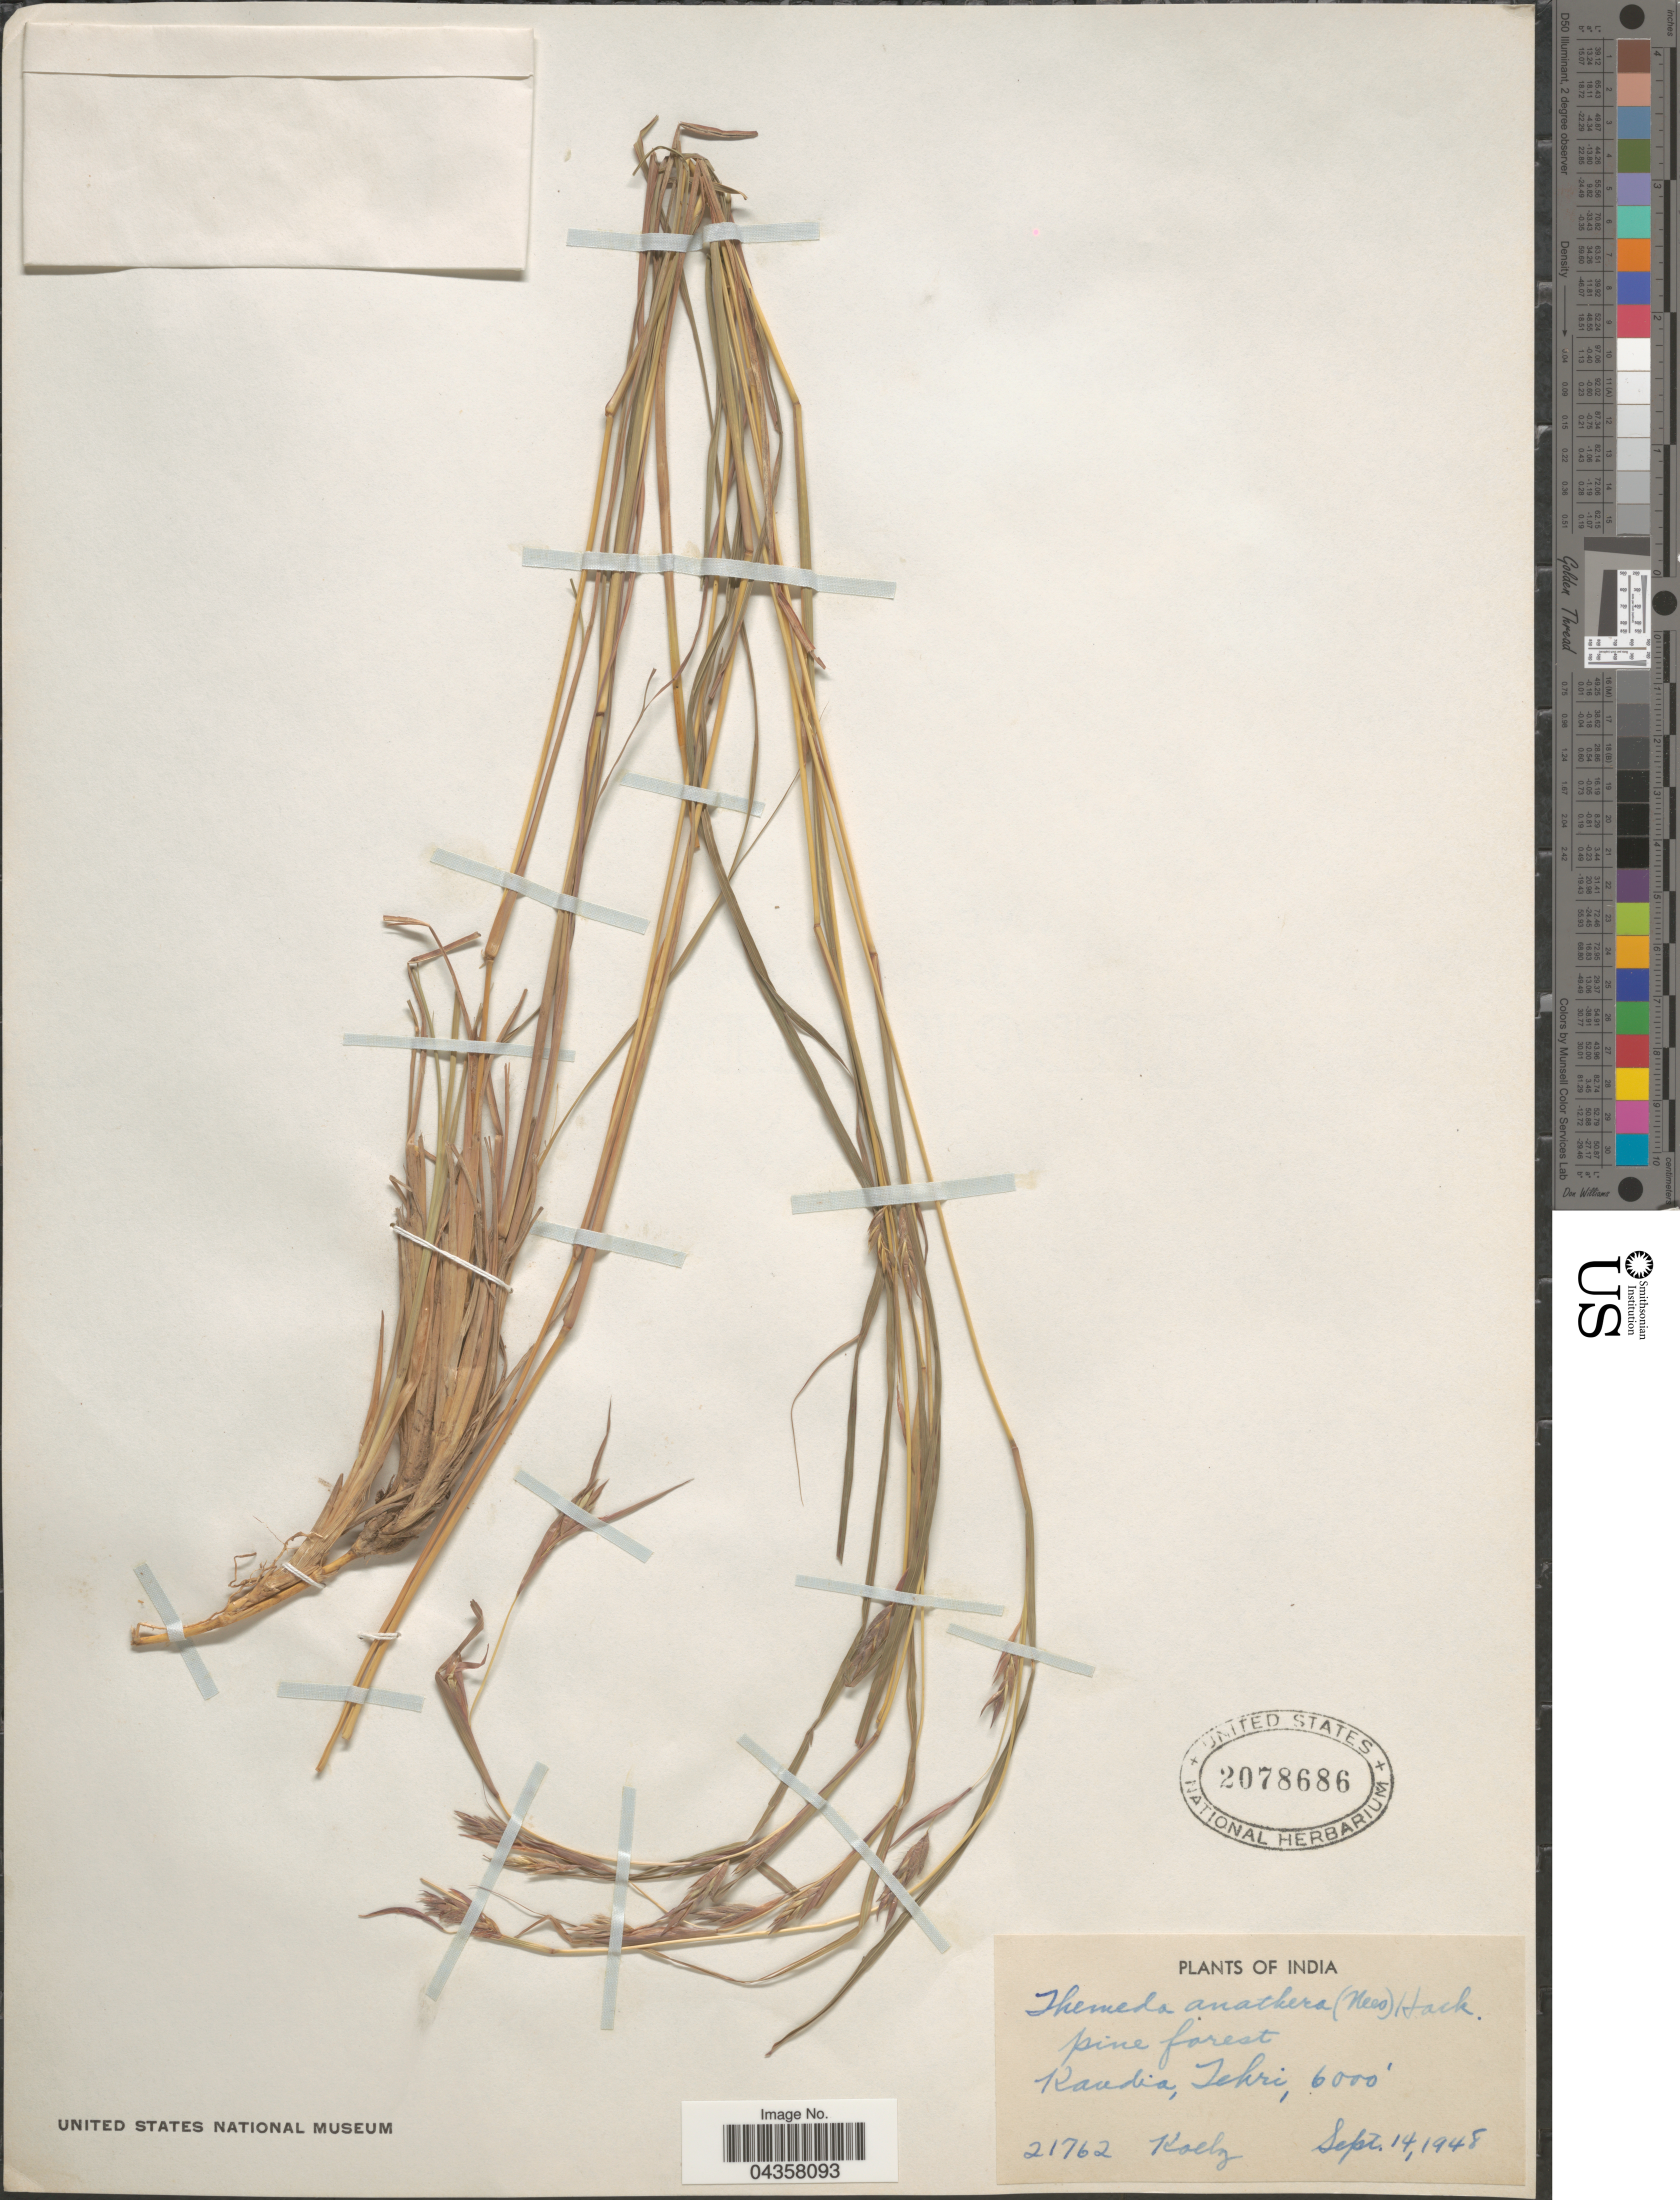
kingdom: Plantae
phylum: Tracheophyta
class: Liliopsida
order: Poales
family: Poaceae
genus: Themeda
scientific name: Themeda anathera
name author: (Nees) Hack.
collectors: Koelz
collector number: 21762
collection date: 1948-09-14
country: India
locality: Kaudia, Tehri.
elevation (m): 1829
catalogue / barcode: US 2078686